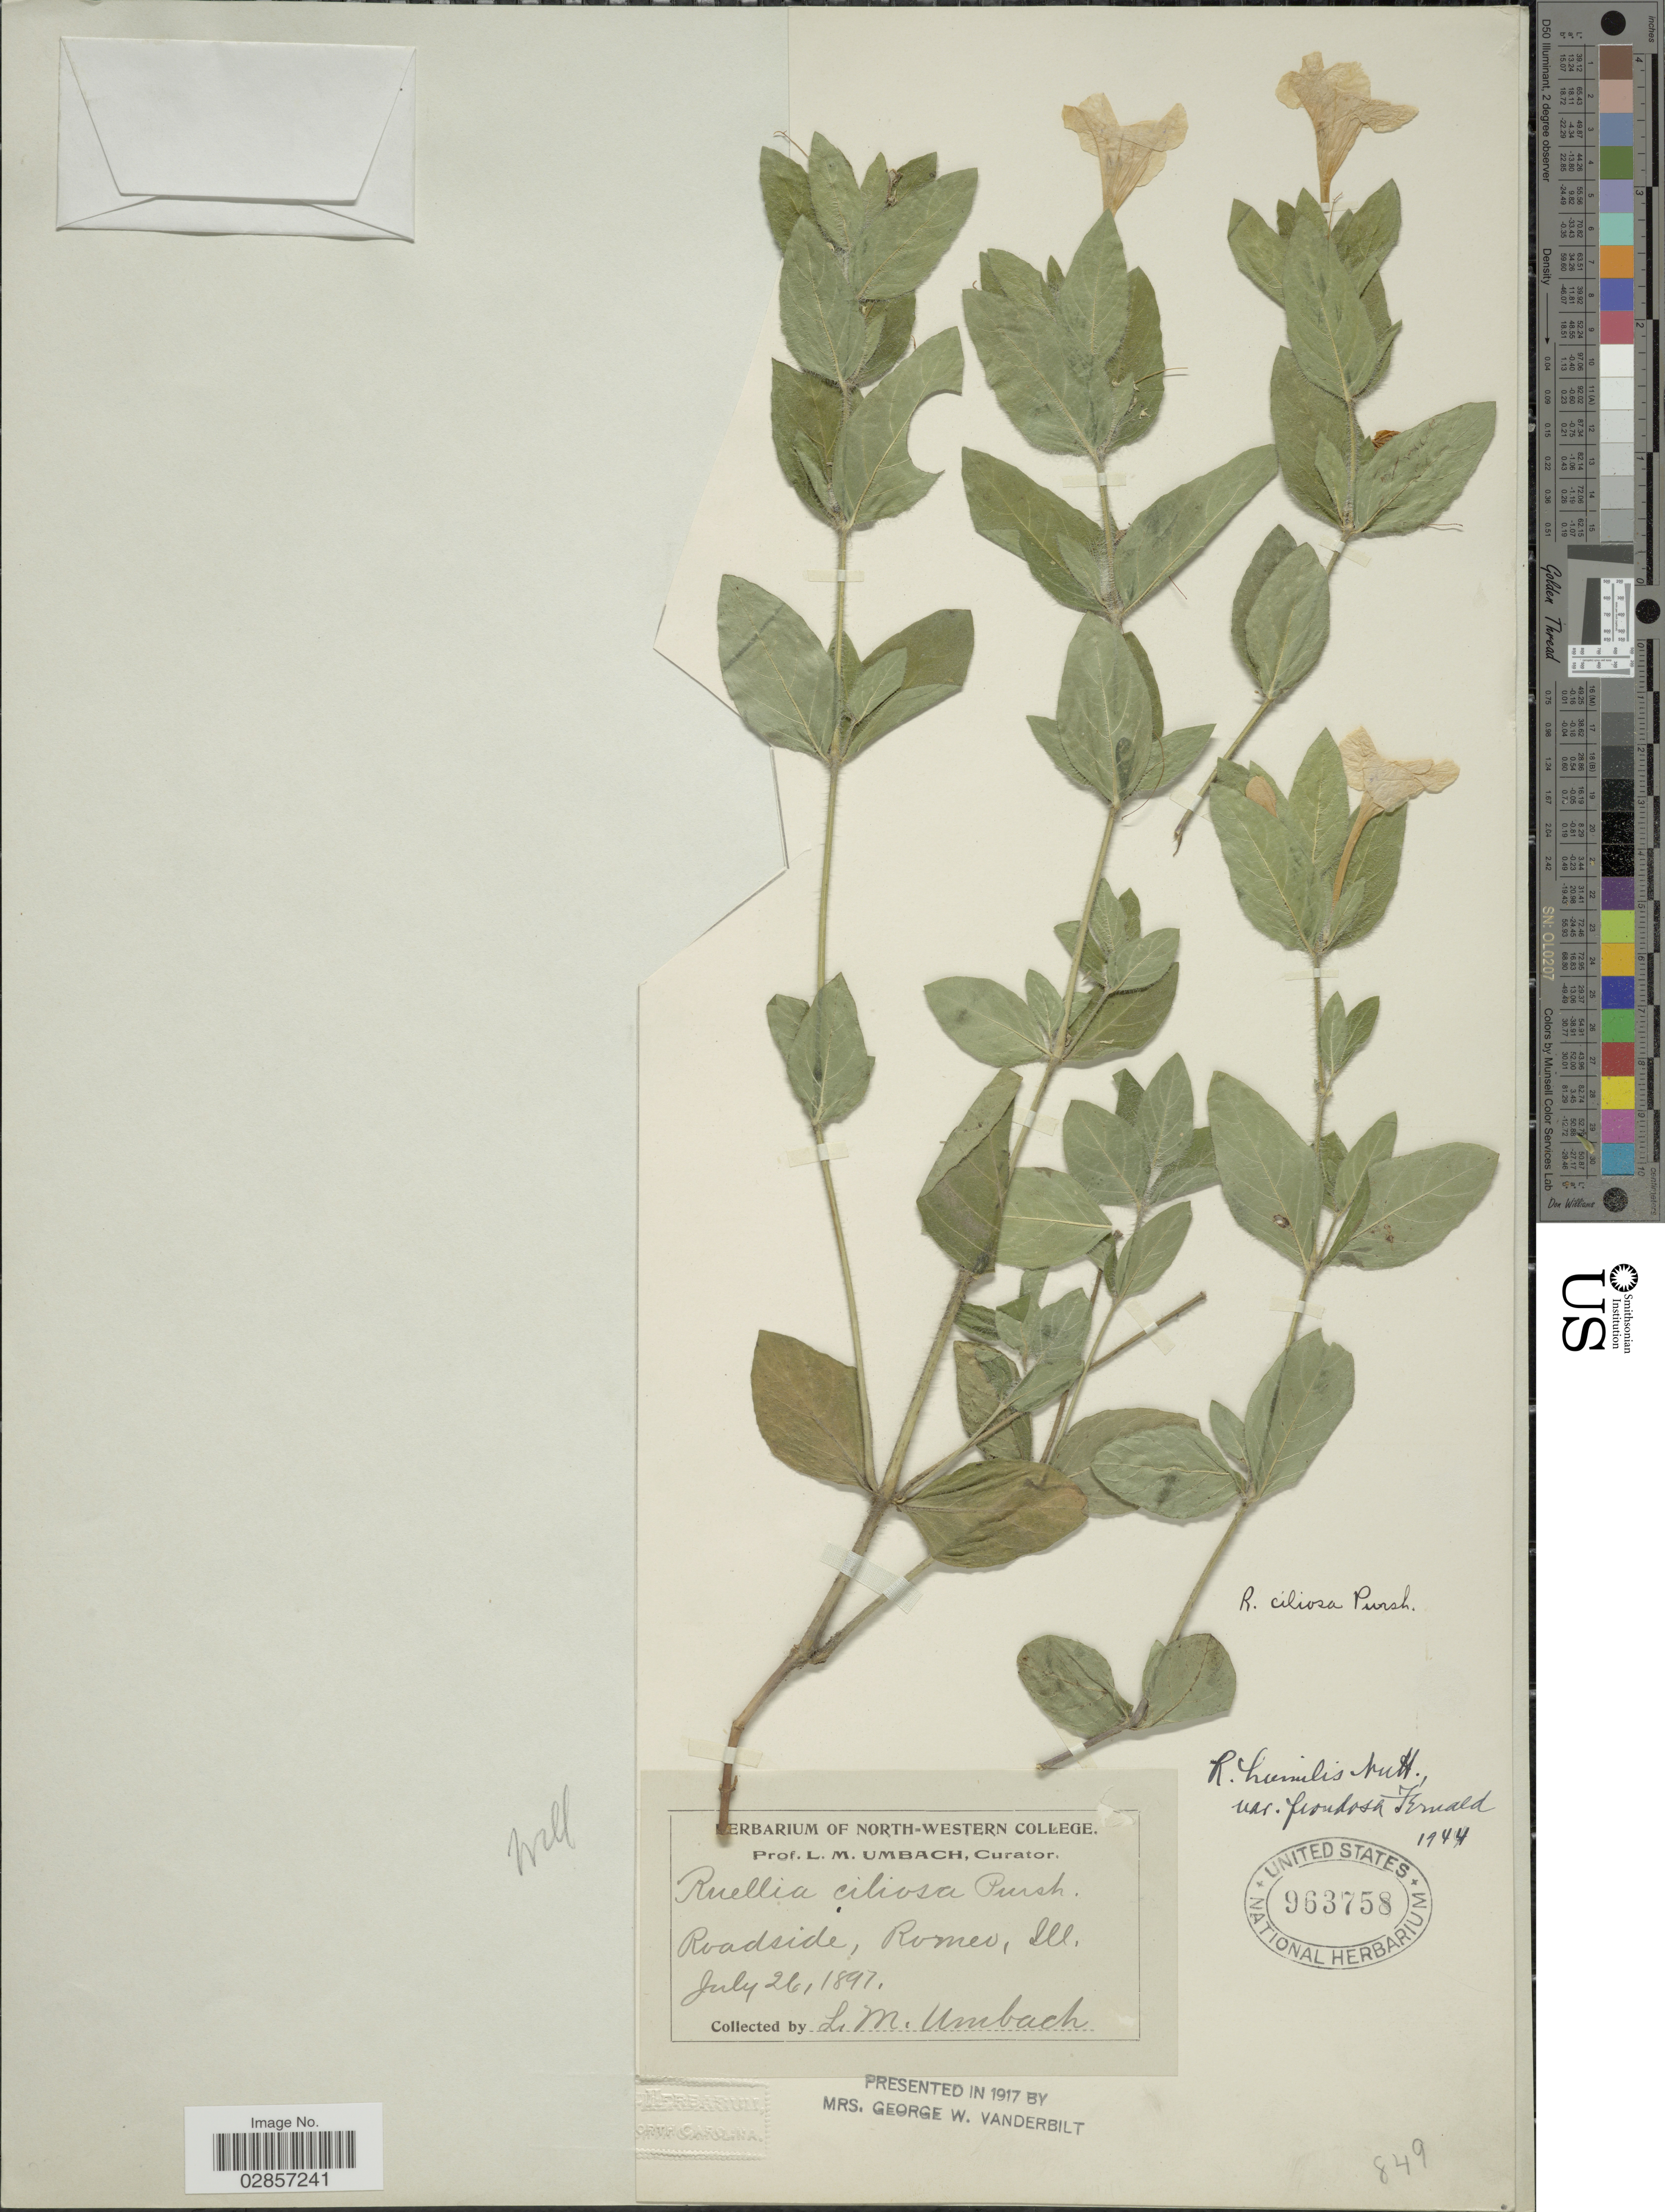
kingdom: Plantae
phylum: Tracheophyta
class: Magnoliopsida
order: Lamiales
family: Acanthaceae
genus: Ruellia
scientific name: Ruellia humilis var. frondosa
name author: Fernald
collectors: L. M. Umbach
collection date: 1897-07-26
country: United States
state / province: Illinois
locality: Roadside, Romeo, Ill.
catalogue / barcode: US 963758